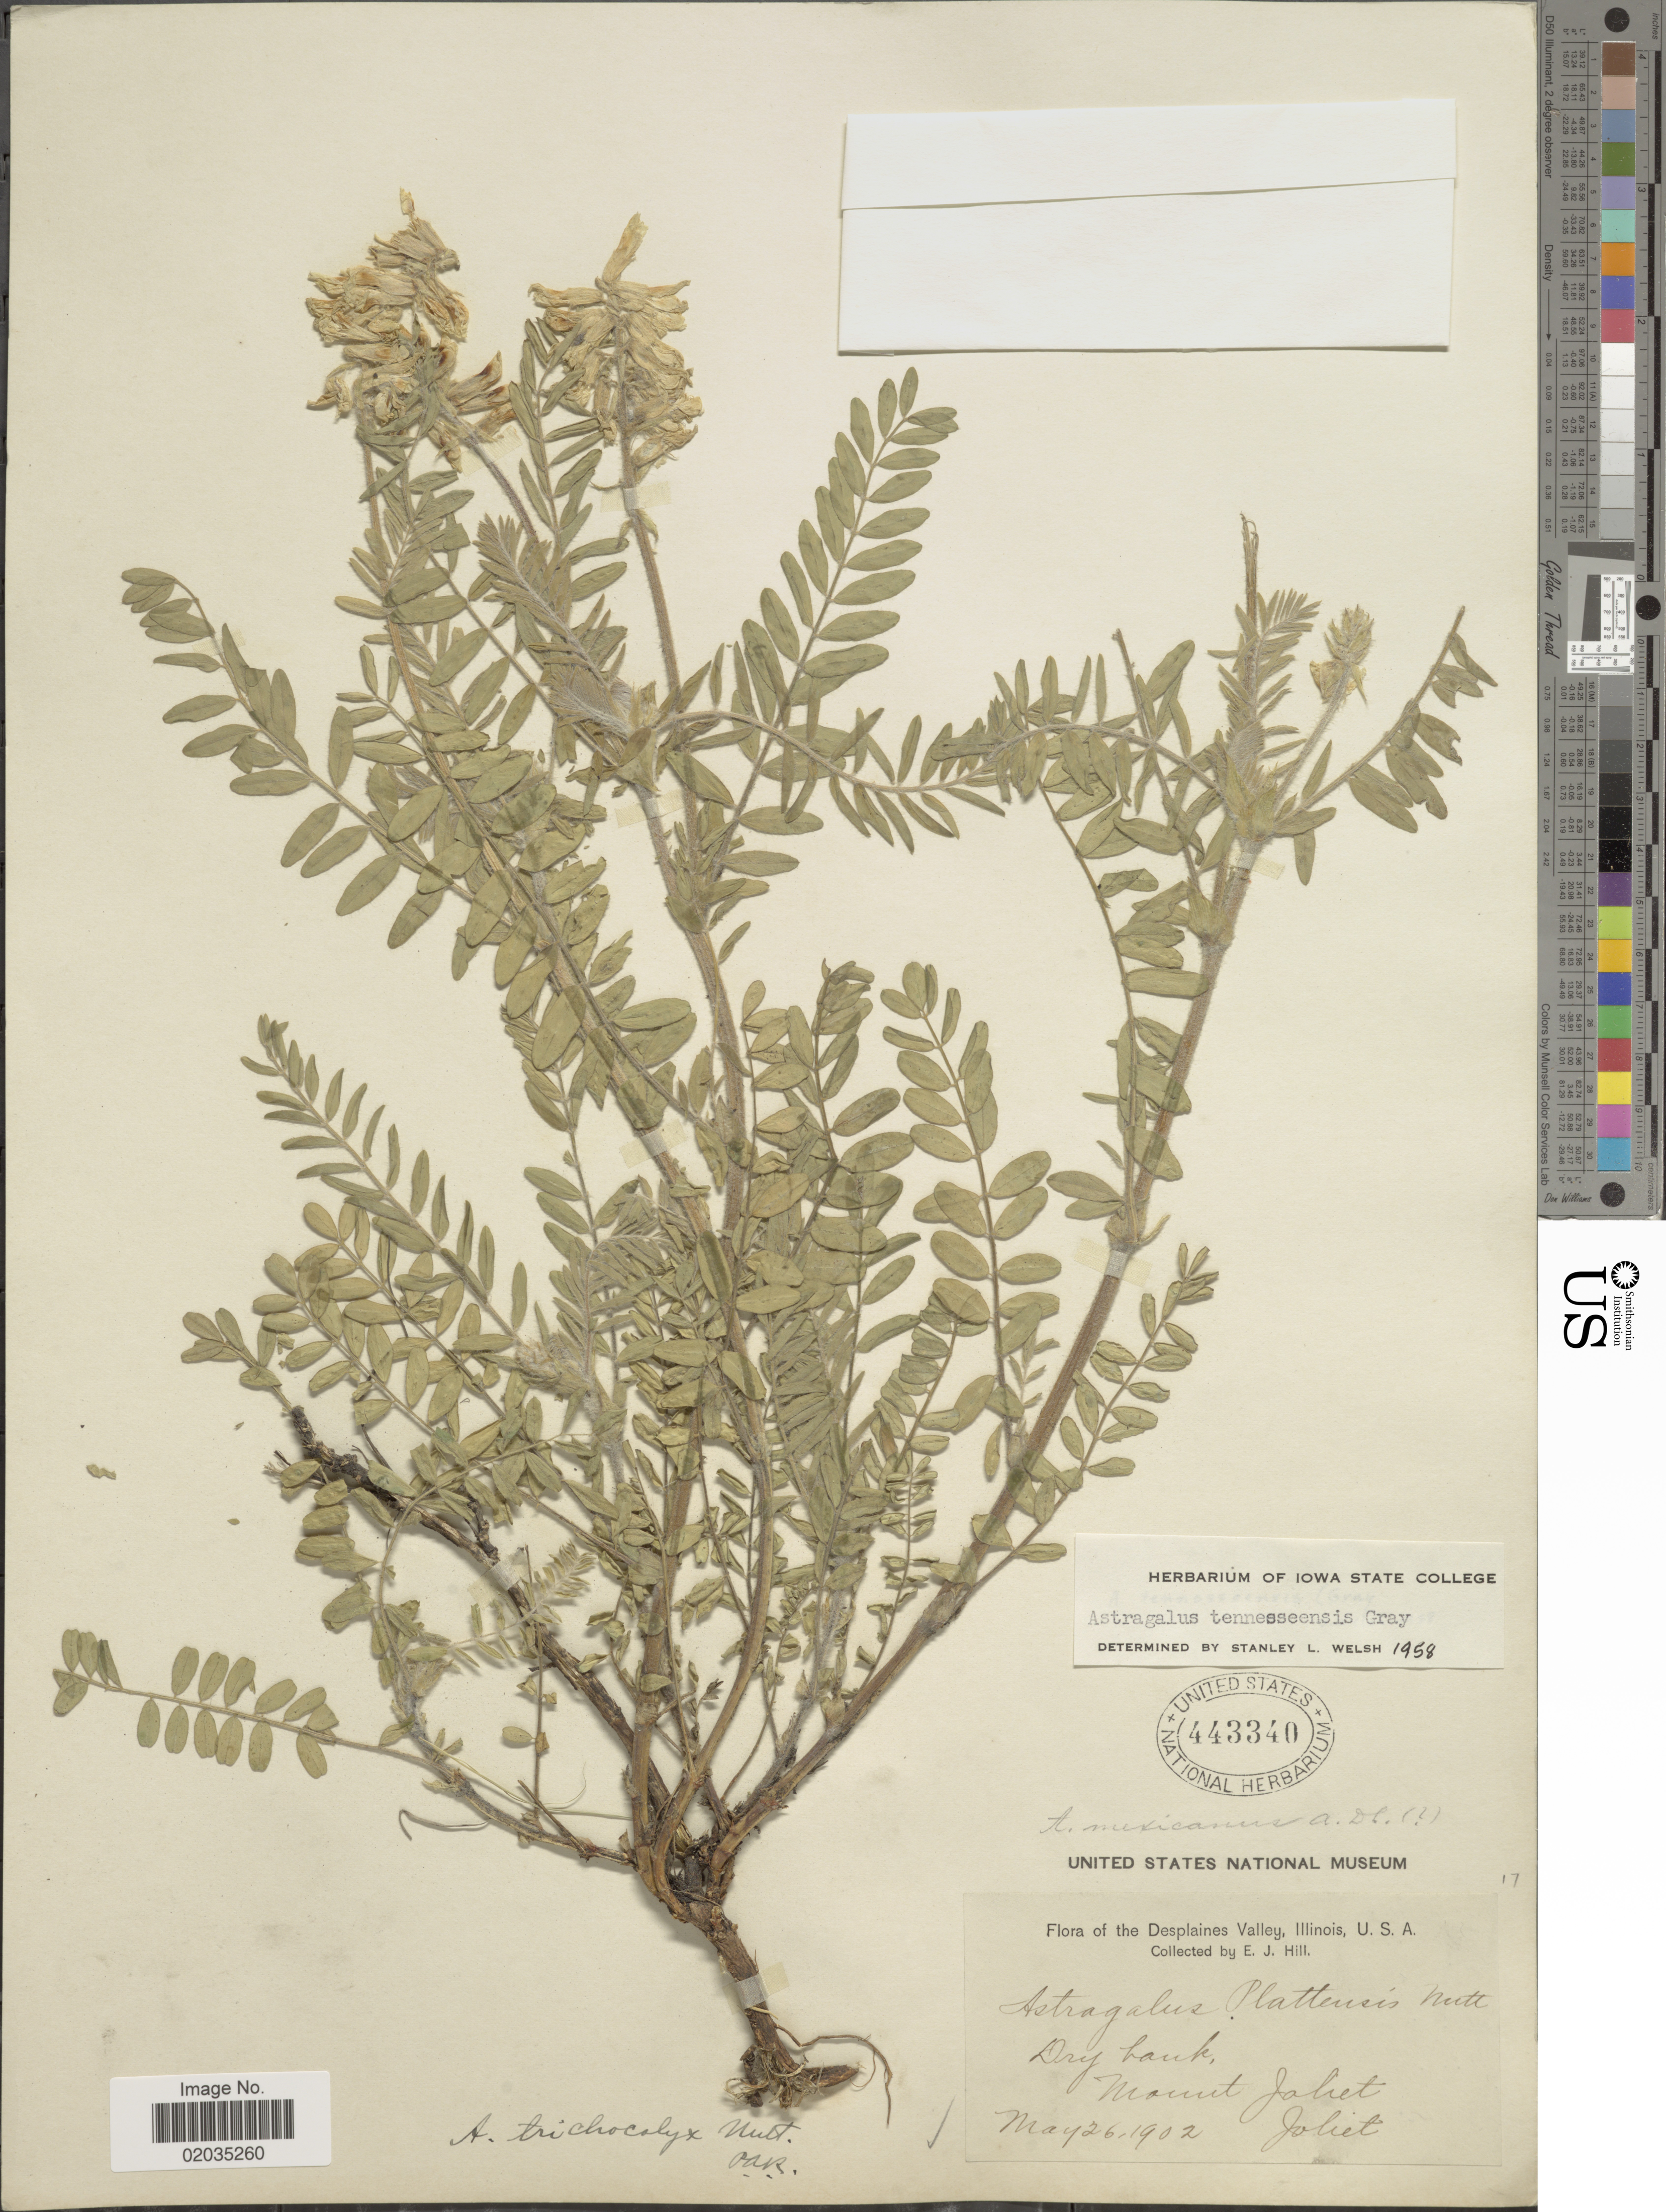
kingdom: Plantae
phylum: Tracheophyta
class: Magnoliopsida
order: Fabales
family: Fabaceae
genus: Astragalus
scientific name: Astragalus tennesseensis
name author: A. Gray ex Chapm.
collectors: E. J. Hill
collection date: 1902-05-26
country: United States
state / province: Illinois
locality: The Desplaines Valley, Dry bank, Mount Joliet, Joliet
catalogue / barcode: US 443340